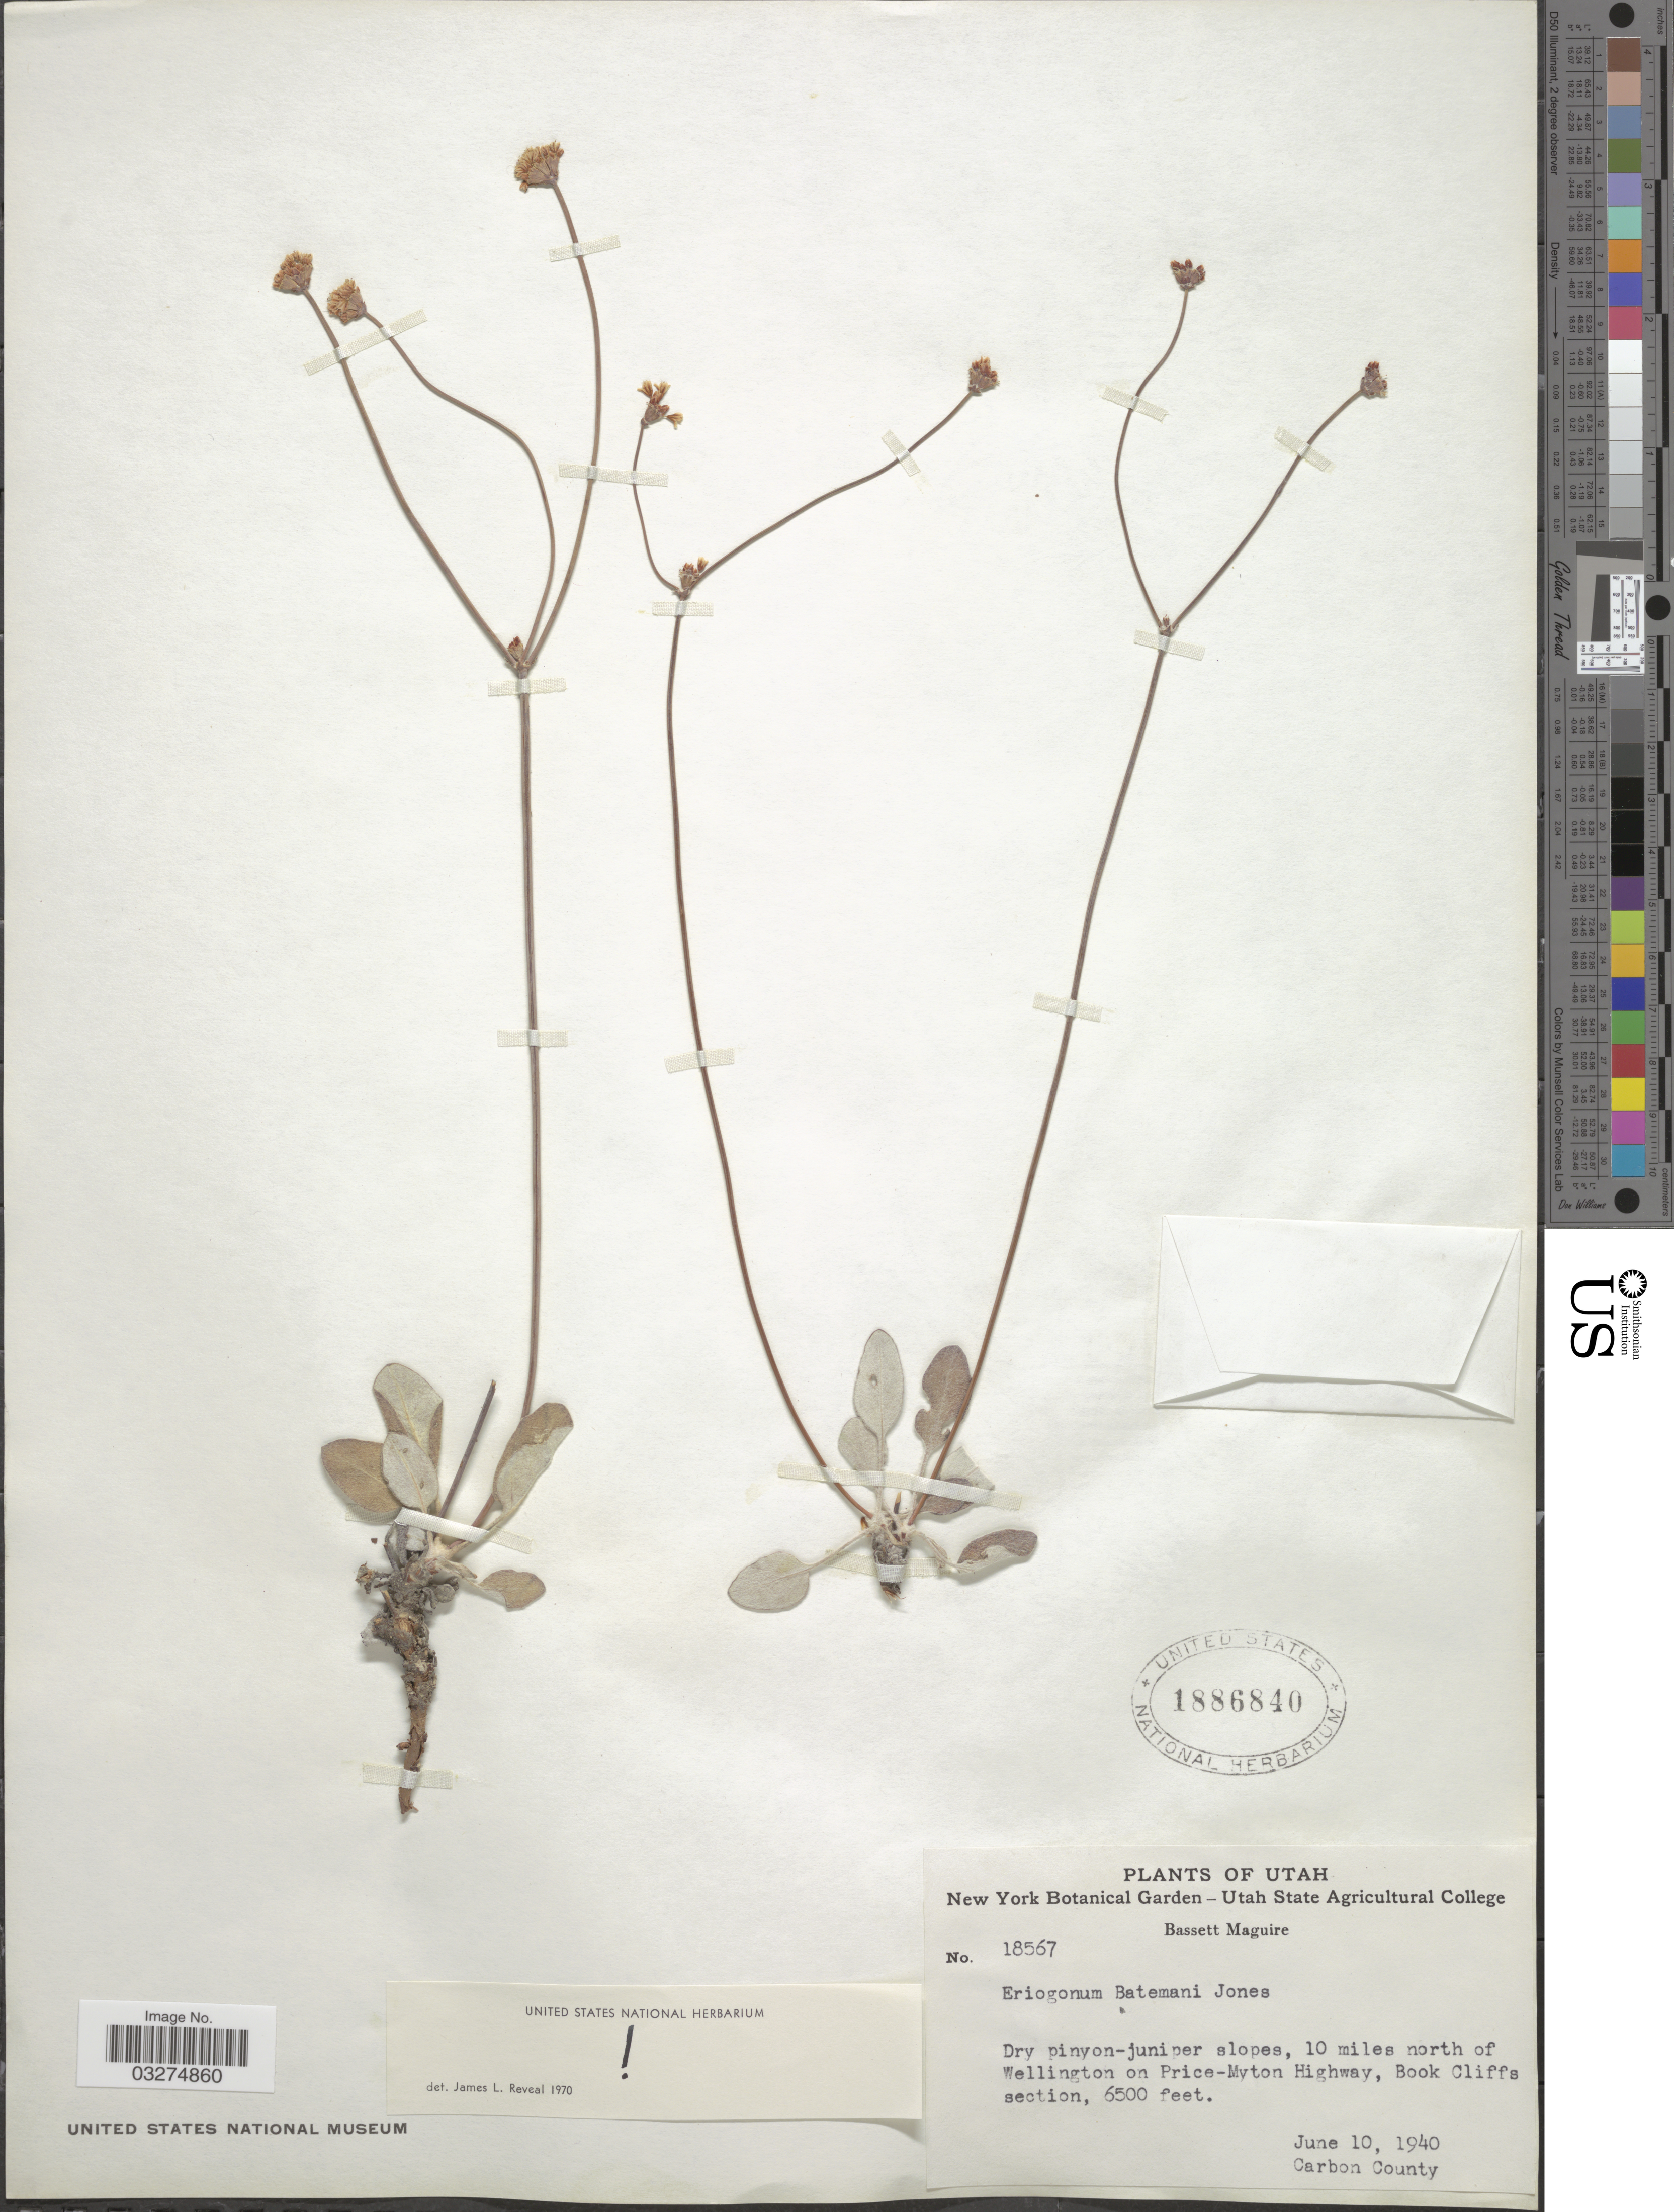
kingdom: Plantae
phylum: Tracheophyta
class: Magnoliopsida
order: Caryophyllales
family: Polygonaceae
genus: Eriogonum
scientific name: Eriogonum batemani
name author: M.E. Jones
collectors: B. Maguire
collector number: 18567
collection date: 1940-06-10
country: United States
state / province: Utah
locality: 10 miles north of Wellington on Price-Myton Highway, Book Cliffs section. Carbon County.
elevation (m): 1981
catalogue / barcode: US 1886840